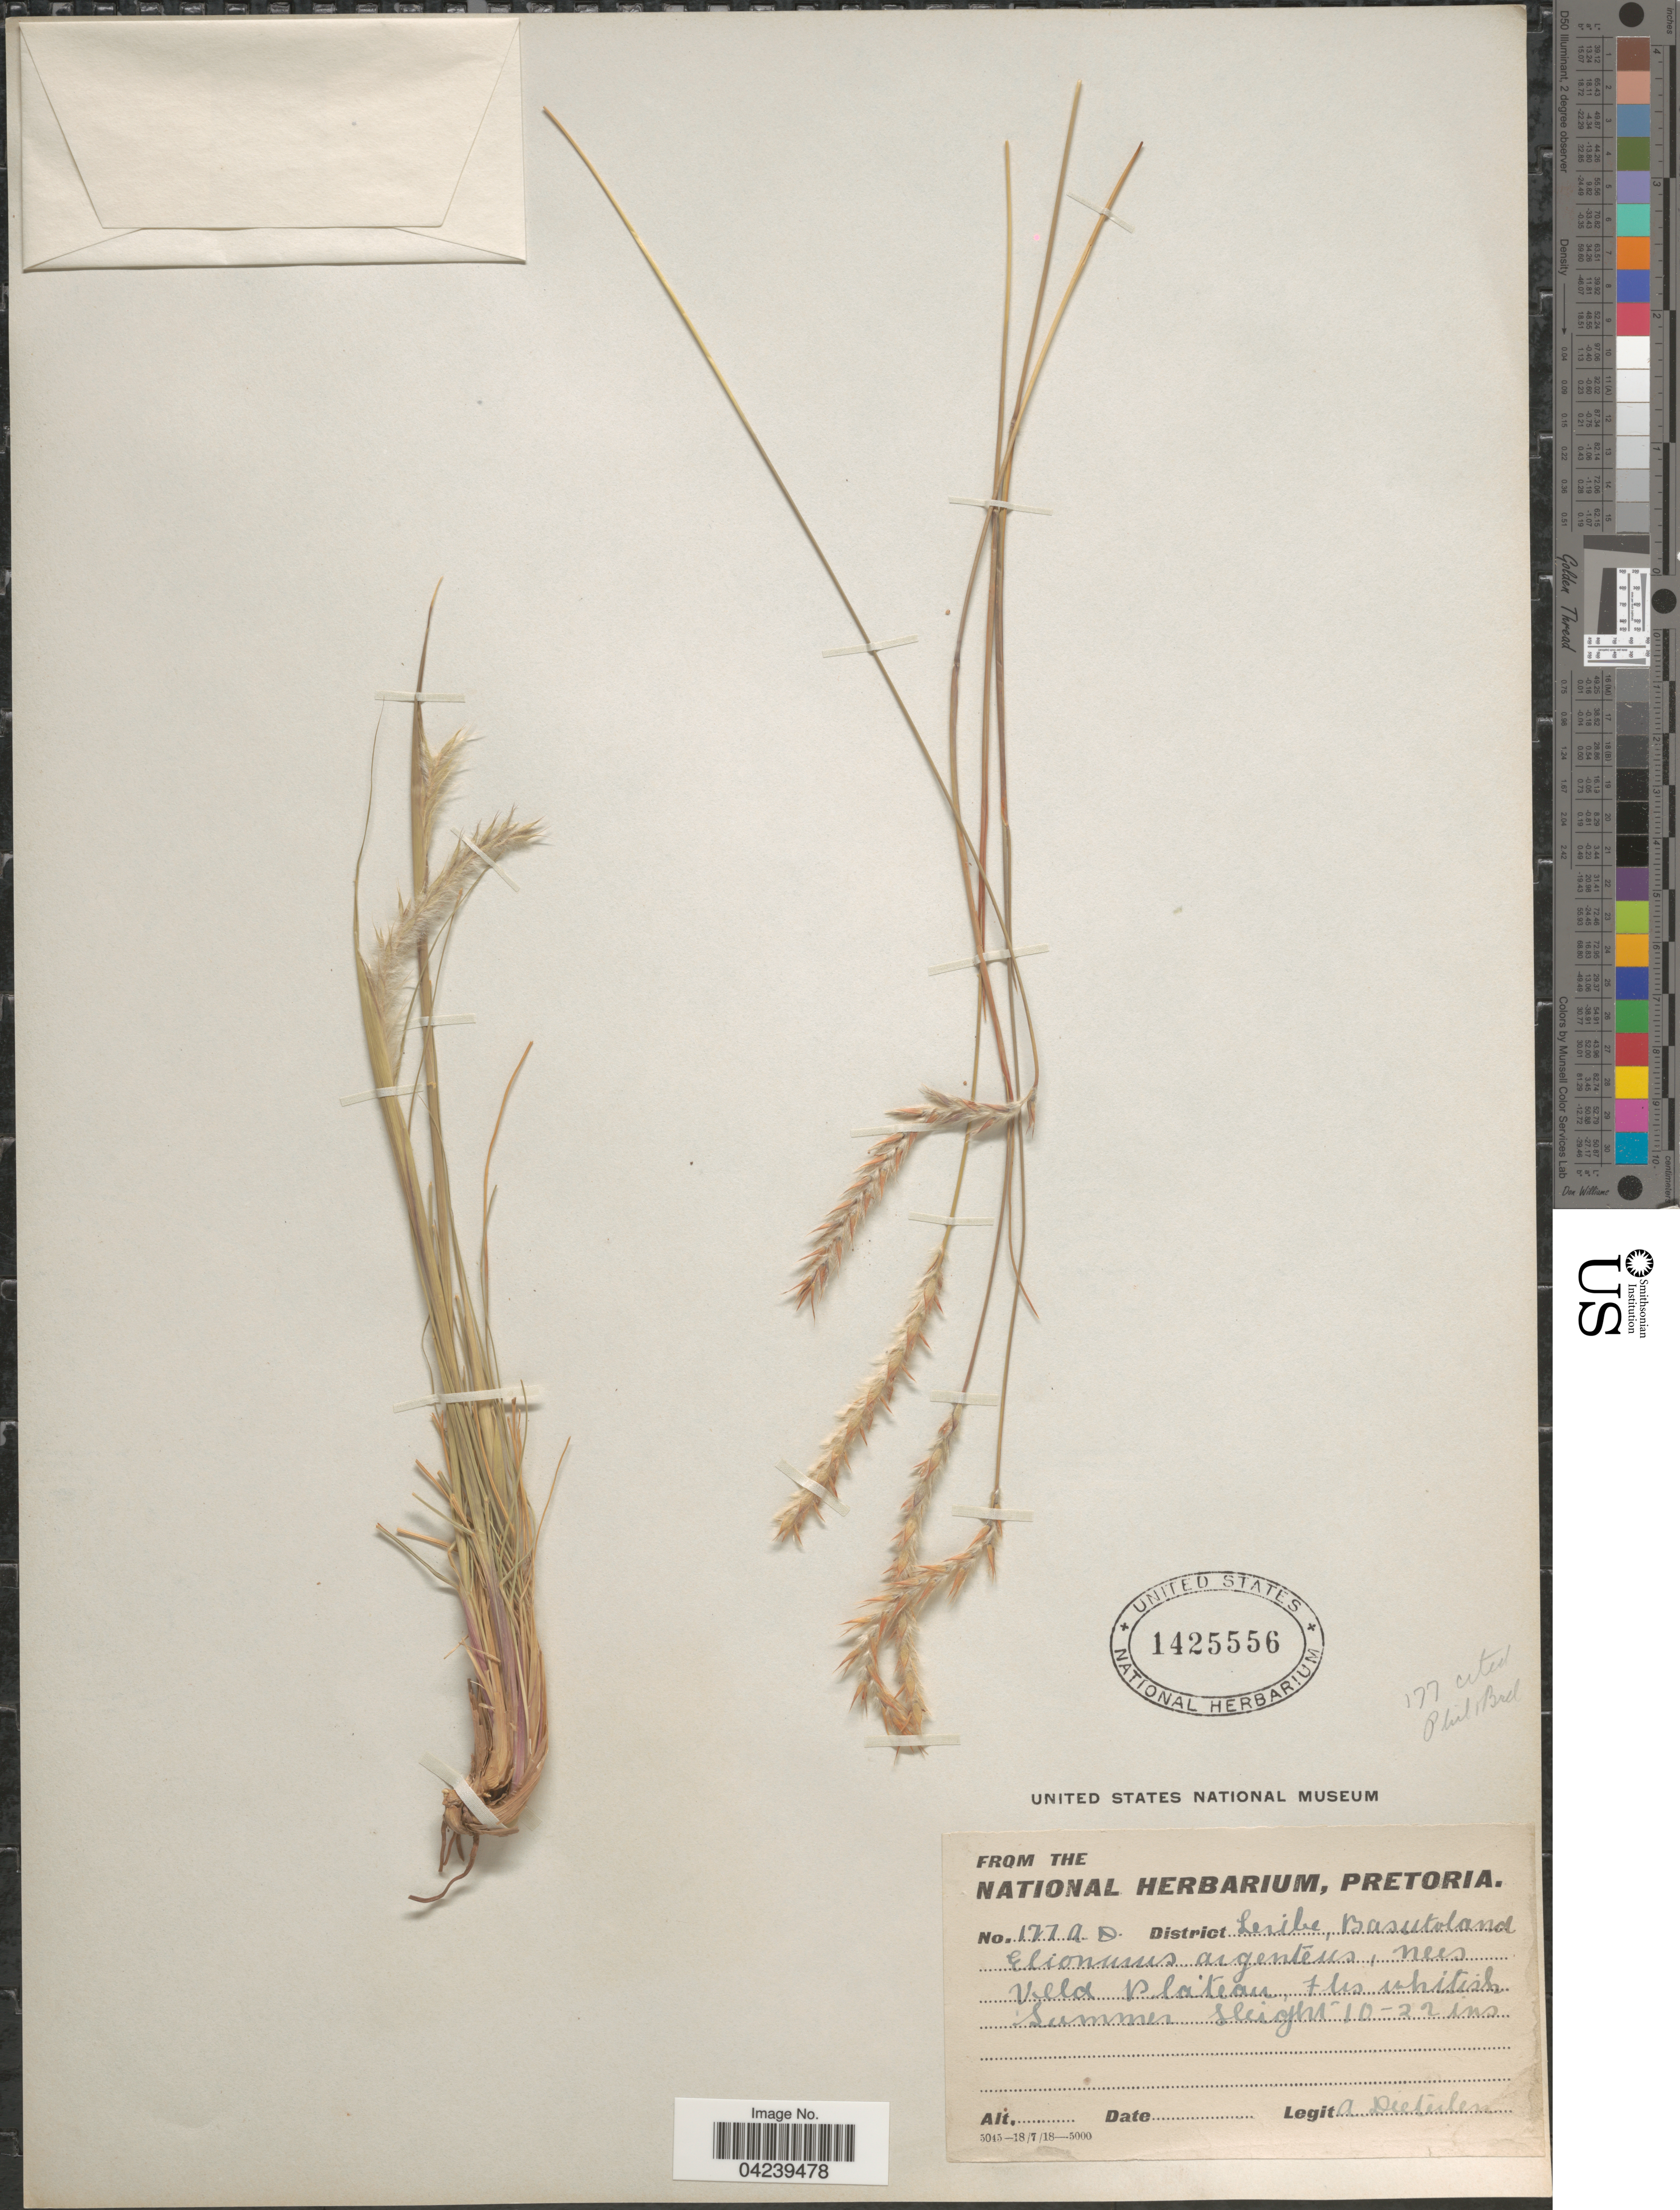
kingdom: Plantae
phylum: Tracheophyta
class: Liliopsida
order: Poales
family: Poaceae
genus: Elionurus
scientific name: Elionurus muticus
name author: (Spreng.) Kuntze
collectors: A. Dieterle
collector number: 177A.D.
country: Lesotho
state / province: Leribe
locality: District Leribe, Basutoland. Veld Plateau, 7 ks whitish.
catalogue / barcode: US 1425556